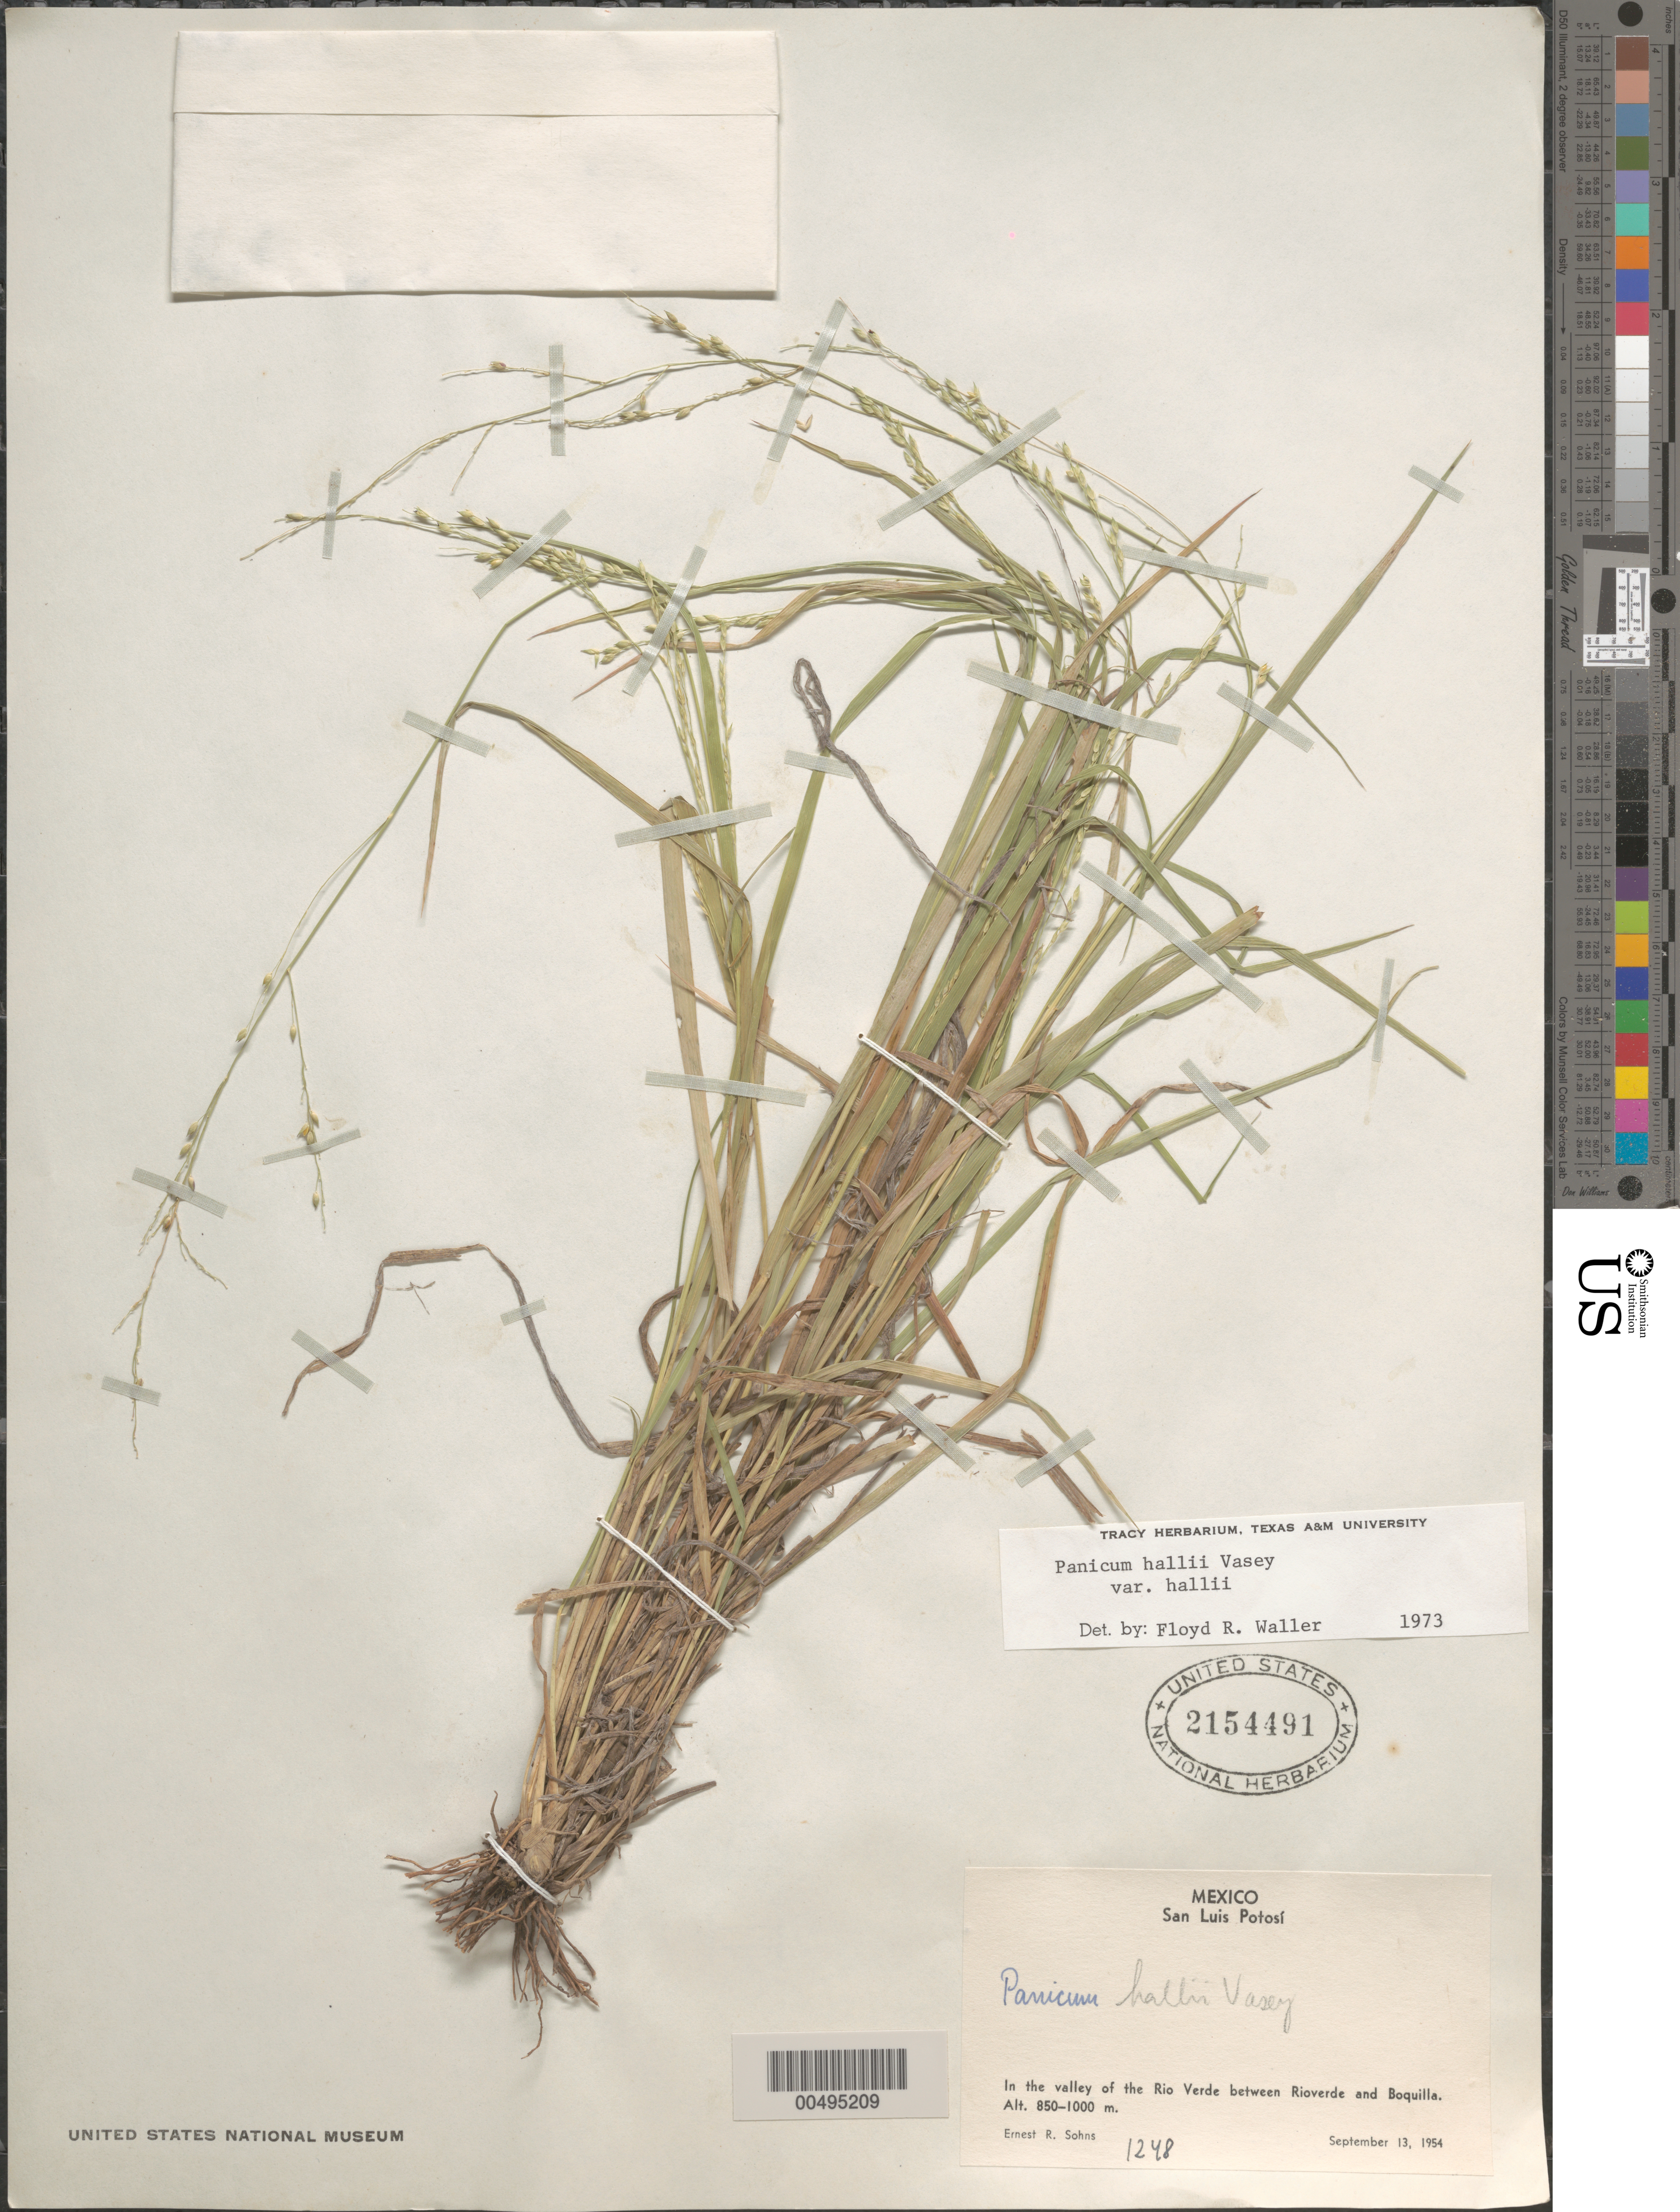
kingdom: Plantae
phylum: Tracheophyta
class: Liliopsida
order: Poales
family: Poaceae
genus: Panicum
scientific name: Panicum hallii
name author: Vasey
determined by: Waller, F. R.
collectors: E. R. Sohns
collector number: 1248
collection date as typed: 13 Sep 1954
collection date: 1954-09-13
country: Mexico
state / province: San Luis Potosi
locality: In the valley of the Rio Verde between Rioverde & Boquilla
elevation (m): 850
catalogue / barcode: US 2154491